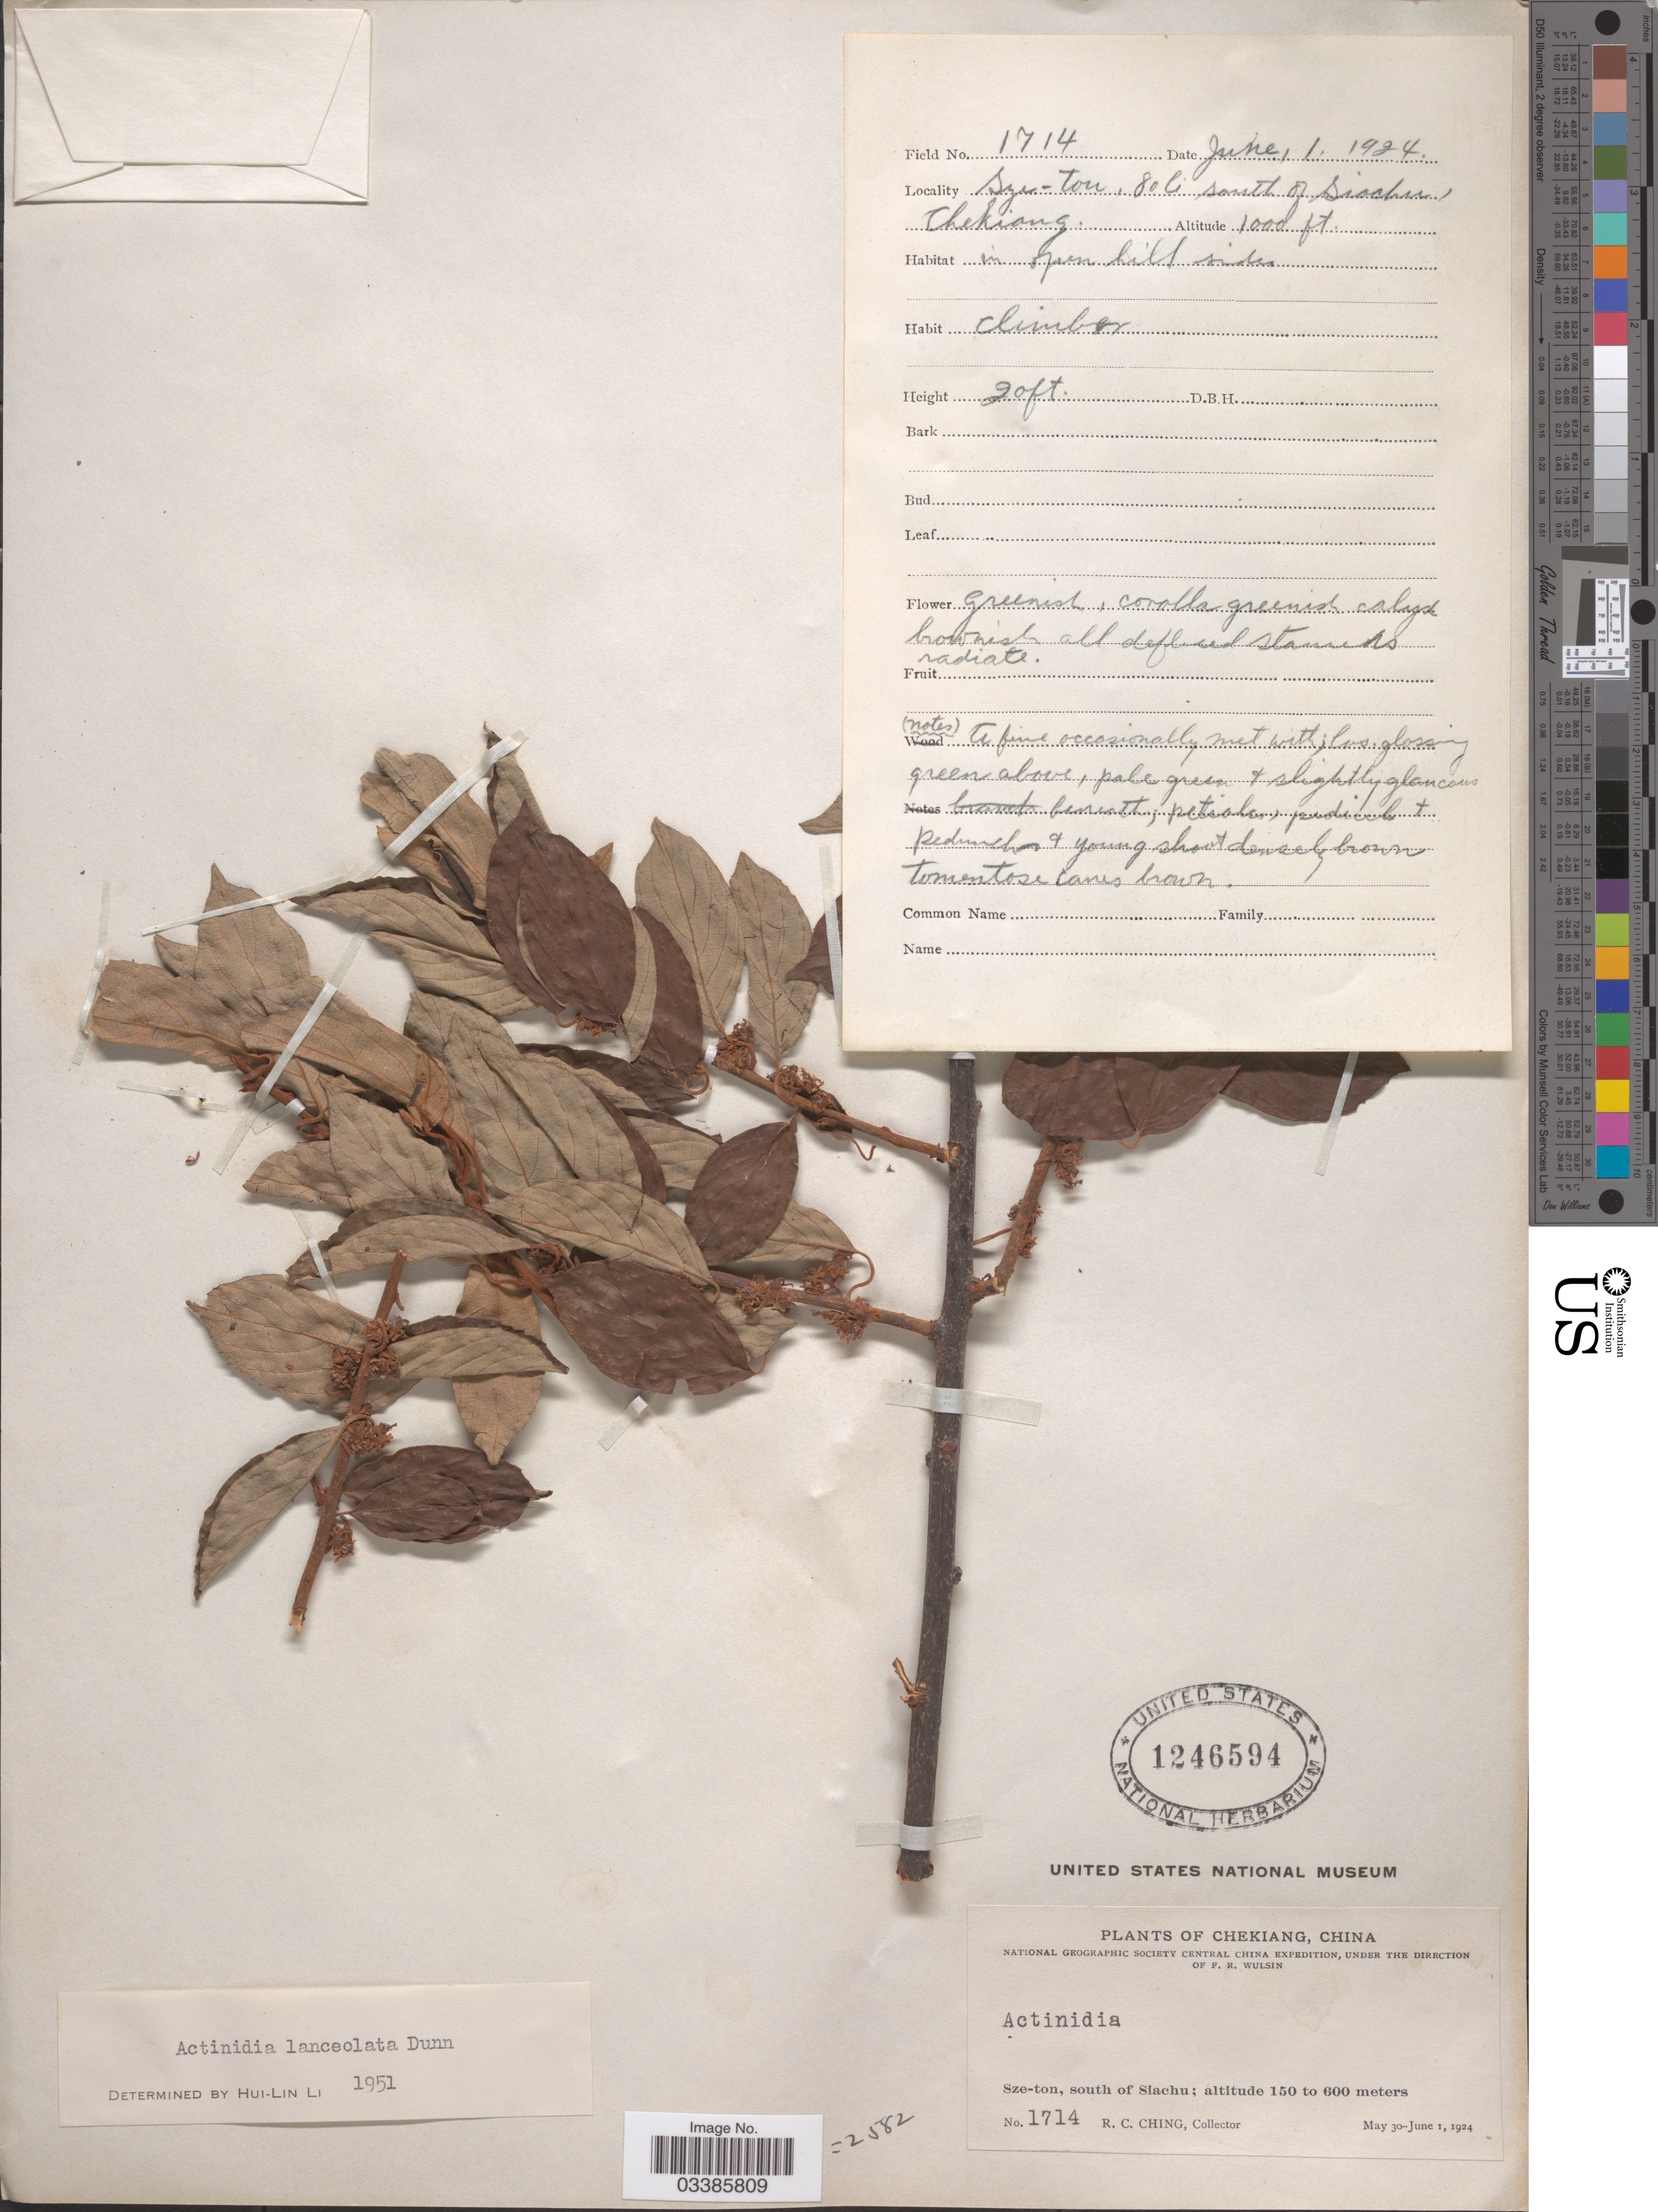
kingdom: Plantae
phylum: Tracheophyta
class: Magnoliopsida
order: Ericales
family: Actinidiaceae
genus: Actinidia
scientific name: Actinidia lanceolata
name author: Dunn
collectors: R. C. Ching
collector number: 1714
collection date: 1924-06-01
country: China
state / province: Zhejiang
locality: Chekiang. Sze-ton, south of Siachu. 80 li south of Siachu.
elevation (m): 305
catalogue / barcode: US 1246594